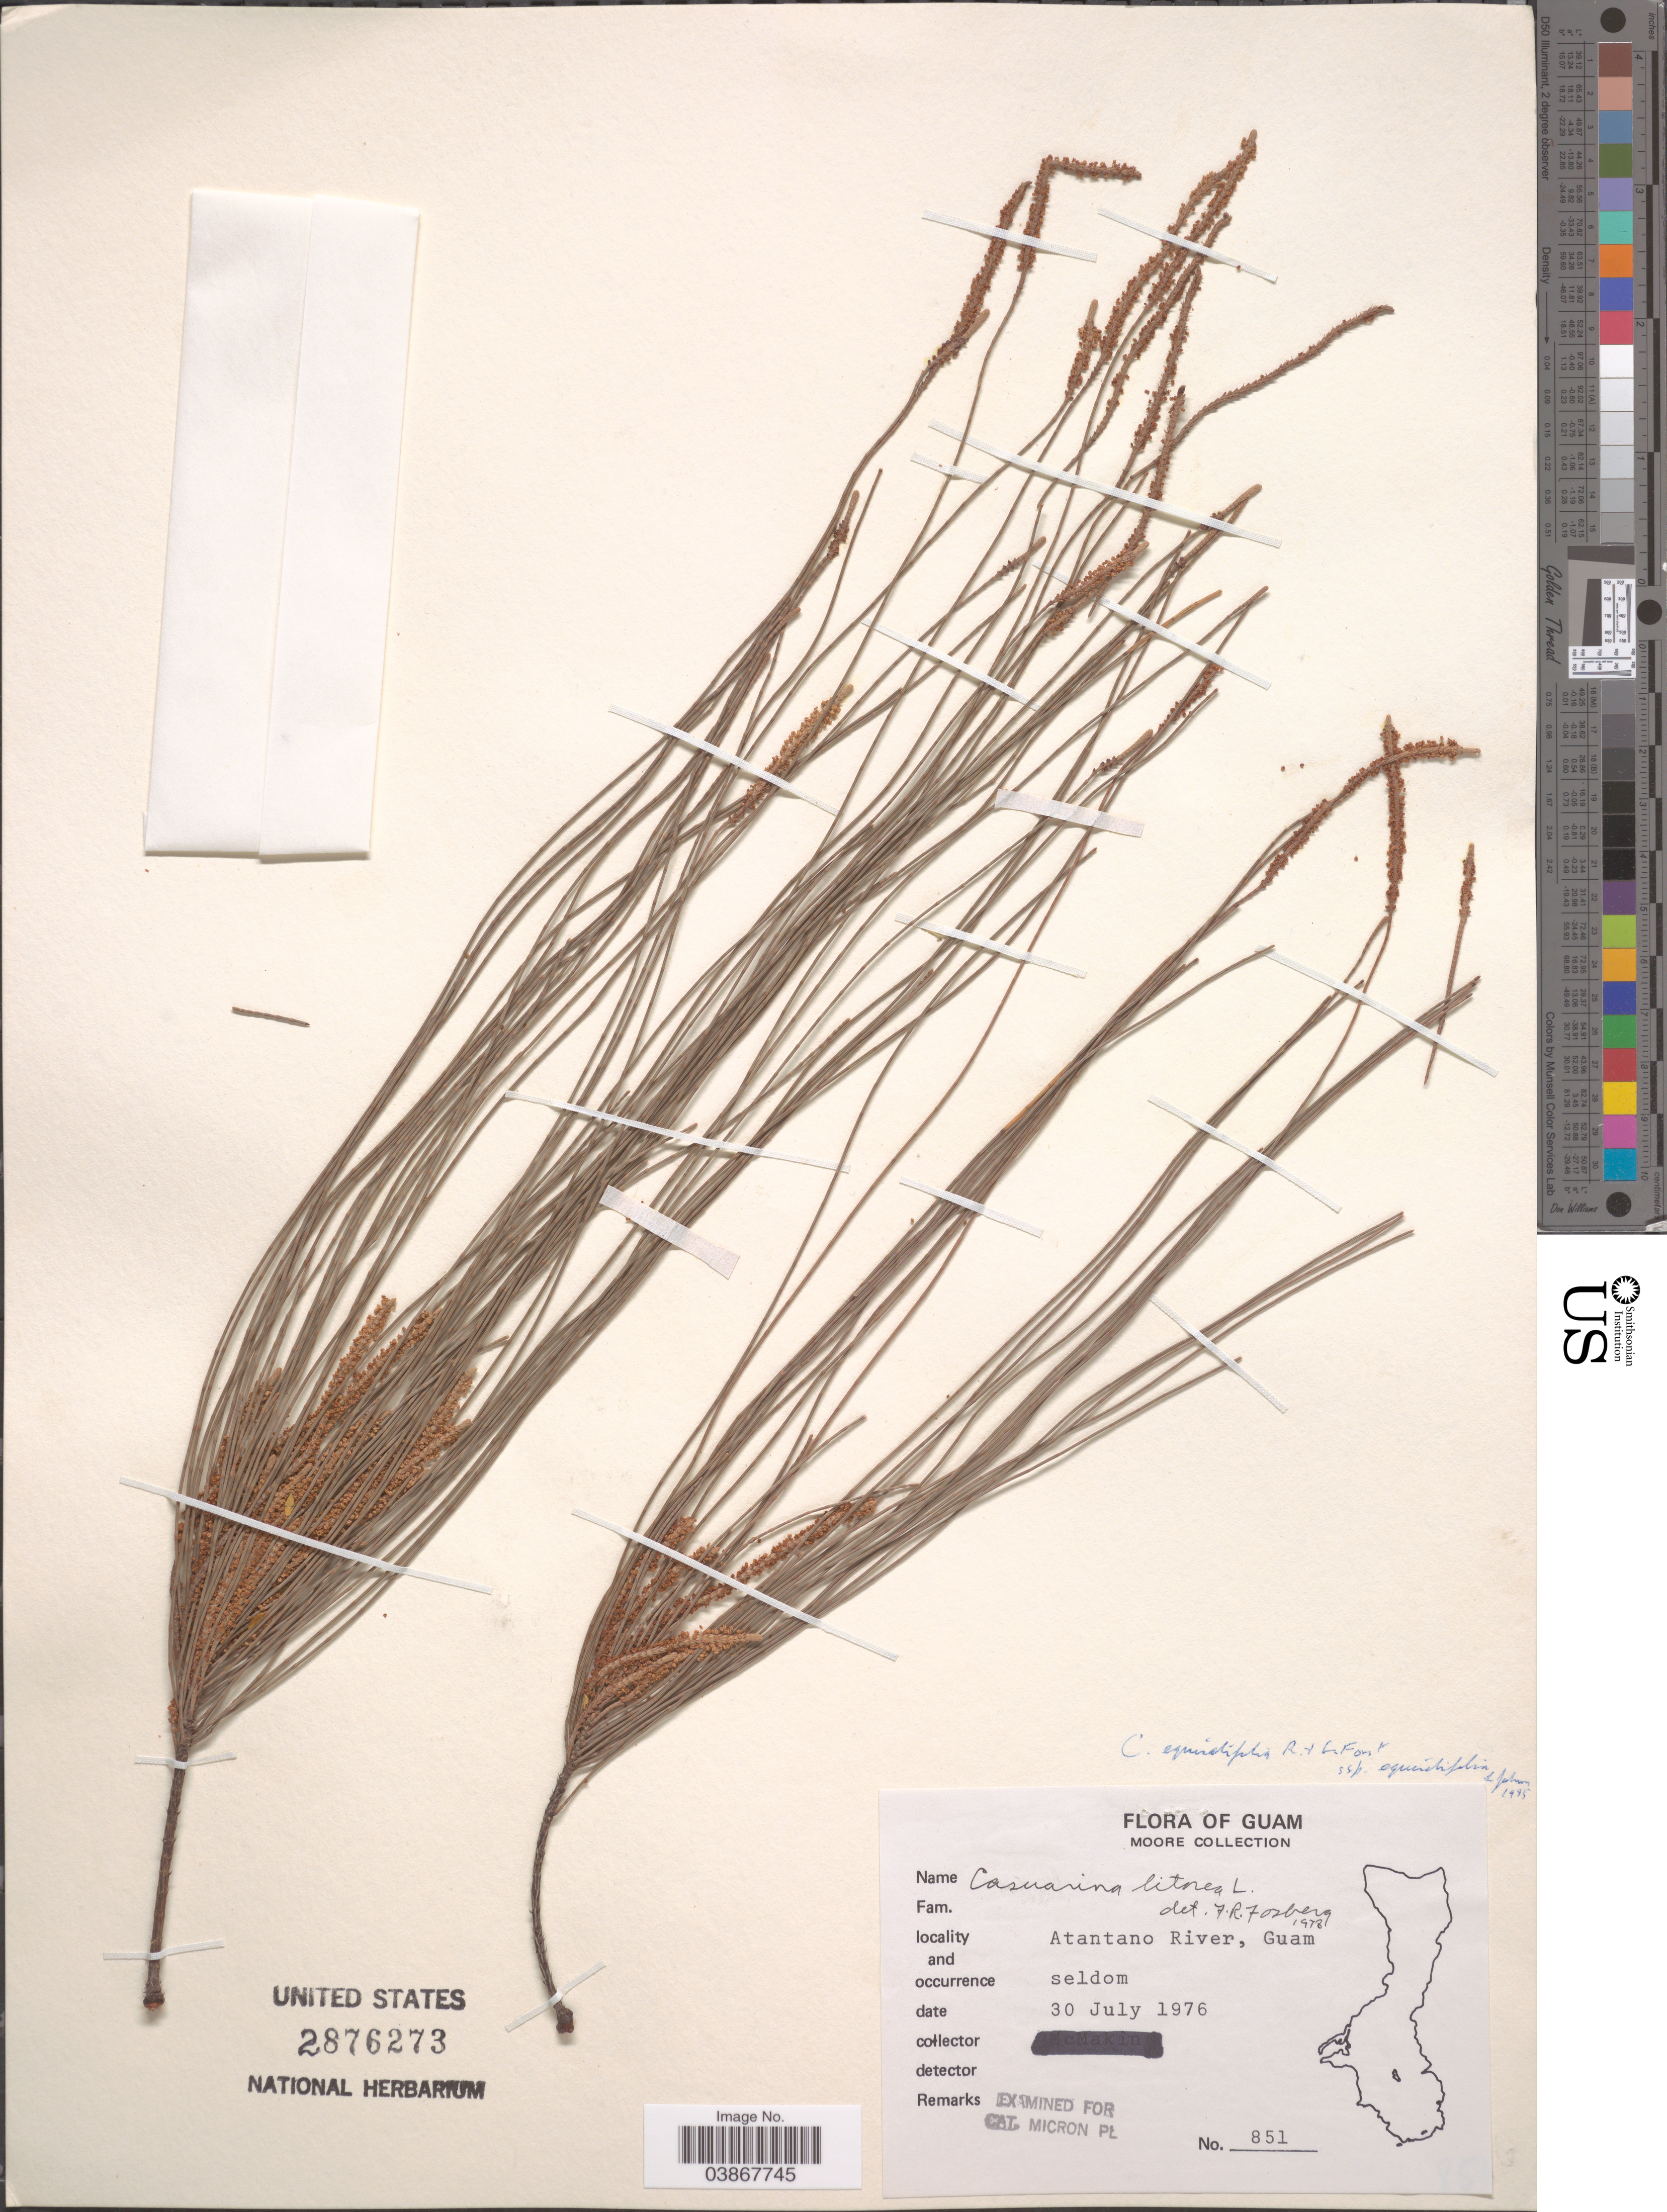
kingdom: Plantae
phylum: Tracheophyta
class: Magnoliopsida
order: Fagales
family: Casuarinaceae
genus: Casuarina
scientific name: Casuarina equisetifolia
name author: L.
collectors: -. Moore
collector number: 851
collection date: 1976-07-30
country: Guam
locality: Atantano River.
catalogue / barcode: US 2876273